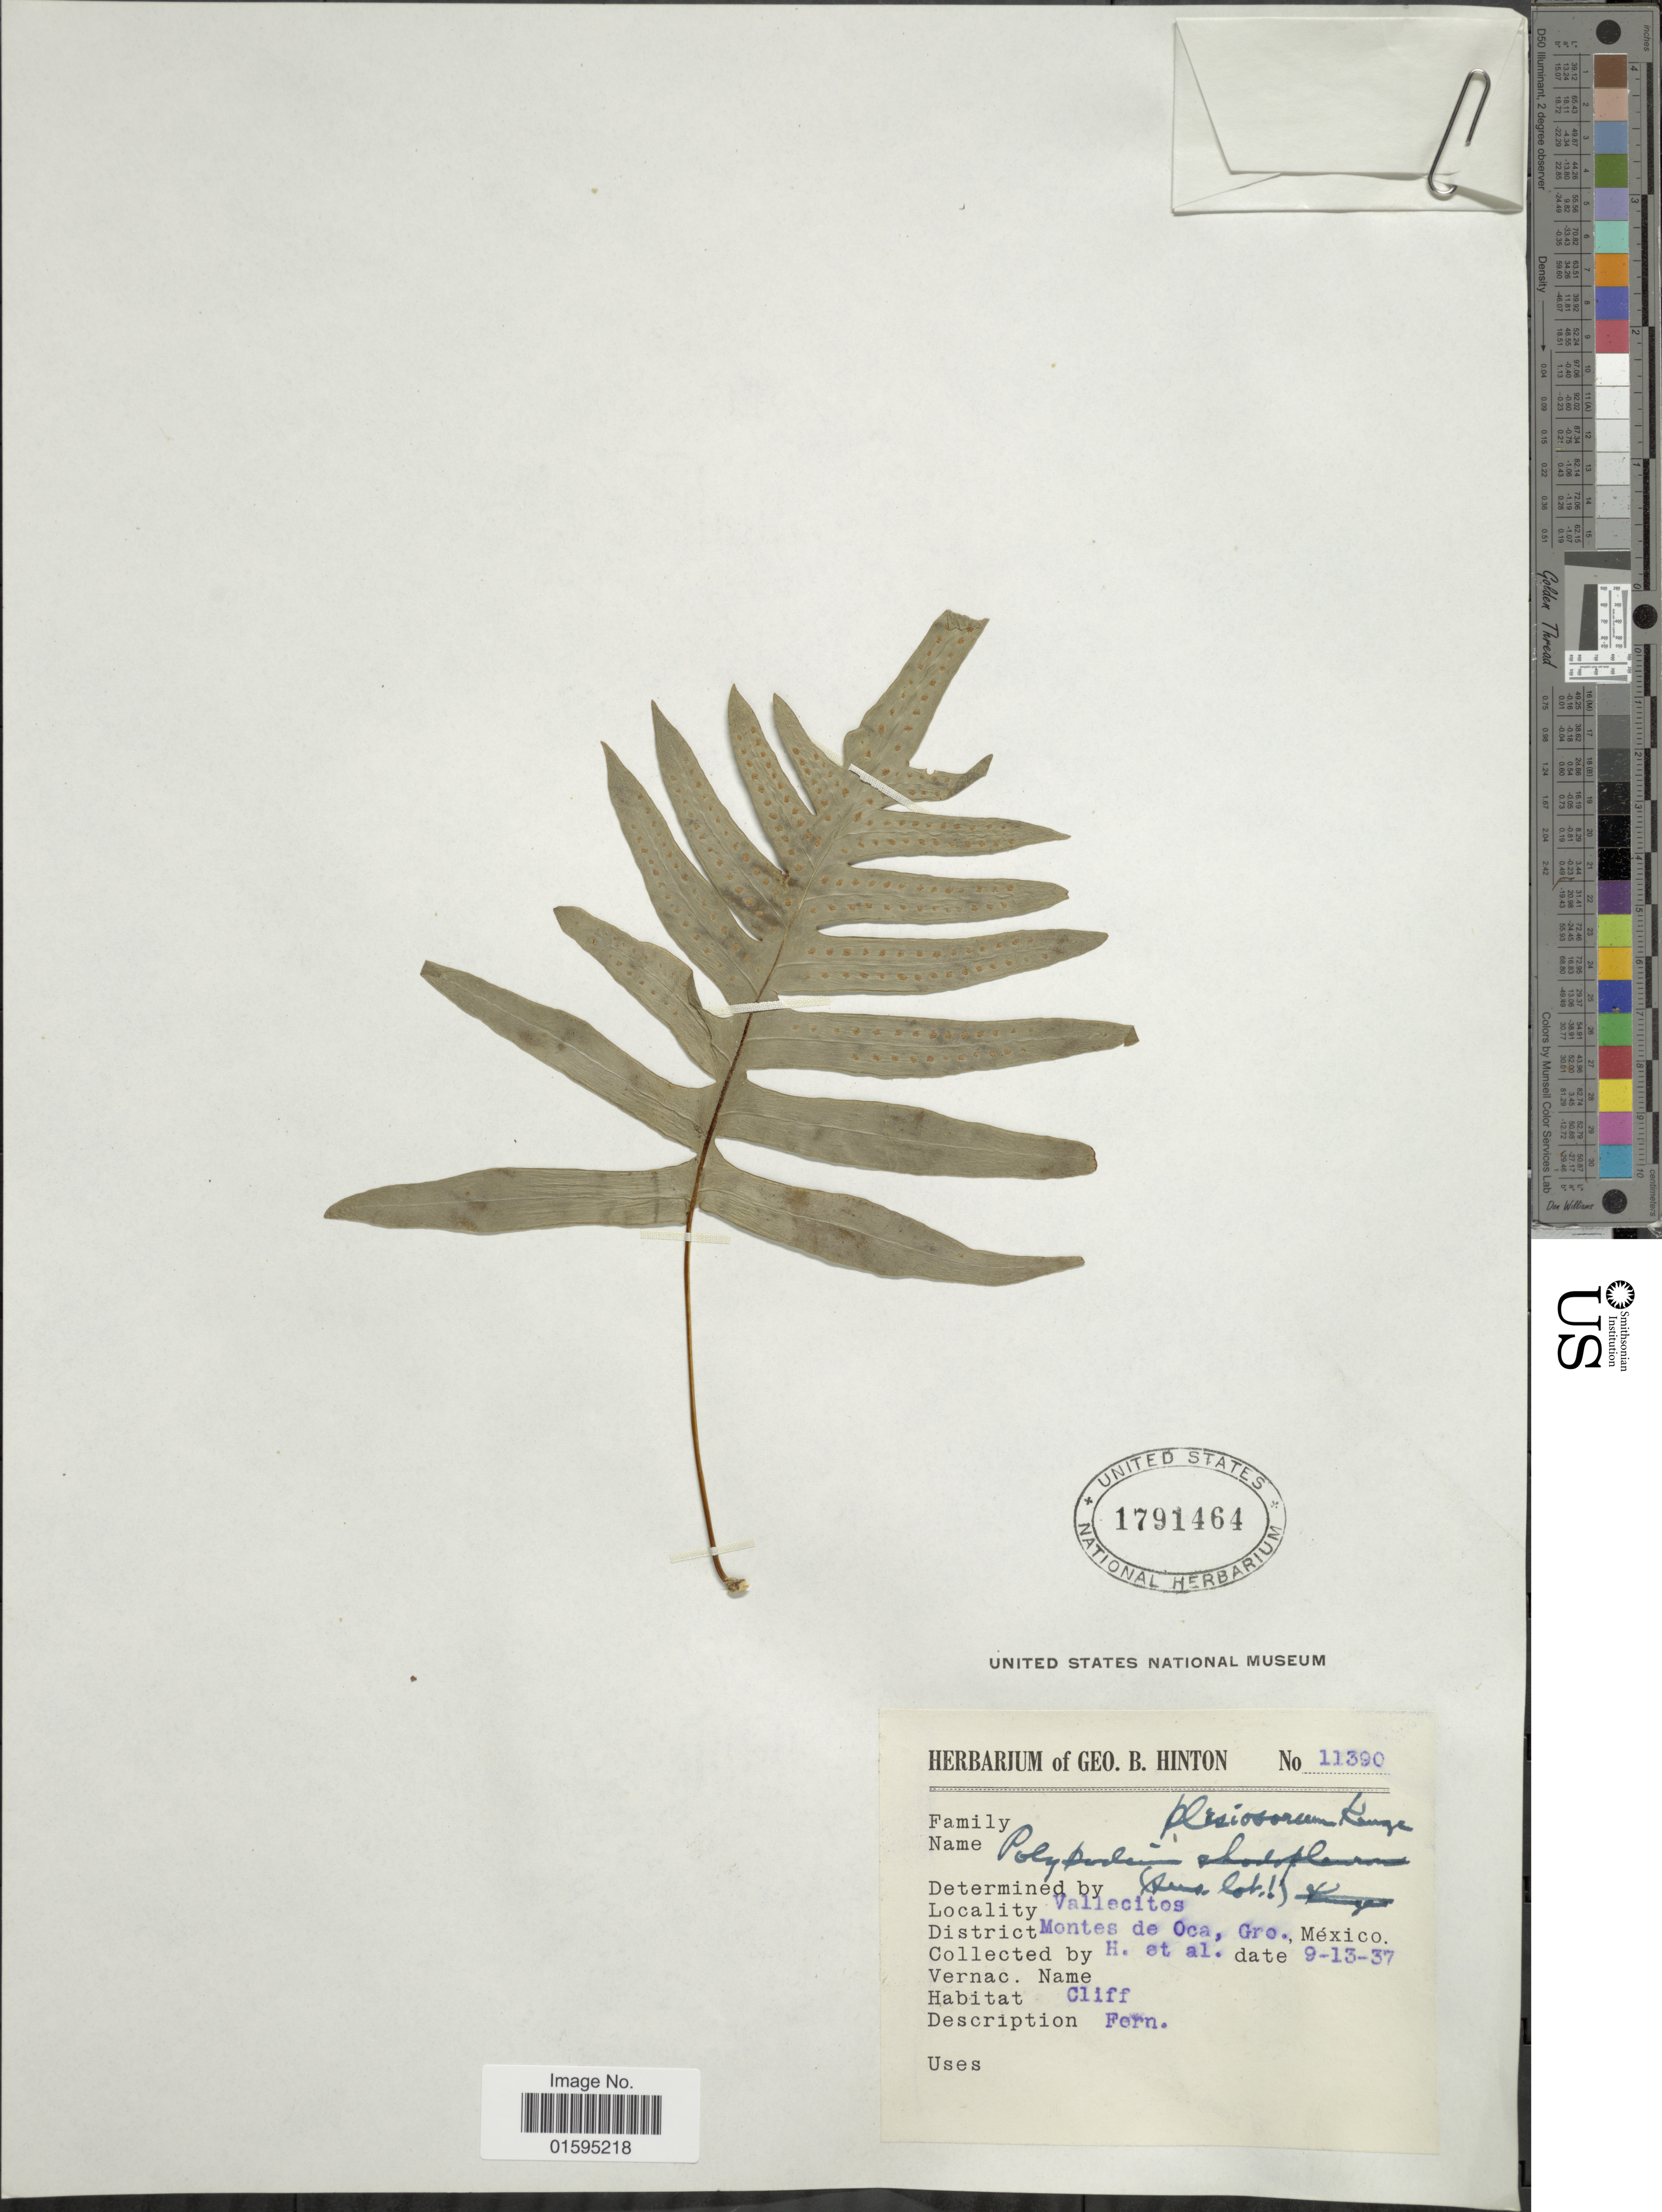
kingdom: Plantae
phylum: Tracheophyta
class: Polypodiopsida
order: Polypodiales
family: Polypodiaceae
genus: Polypodium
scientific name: Polypodium fuscopetiolatum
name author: A.R. Sm.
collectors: G. B. Hinton & et al.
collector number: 11390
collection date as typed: Transcribed d/m/y: 13/9/37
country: Mexico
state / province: Guerrero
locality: Vallecitos, District Montes de Oca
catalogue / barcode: US 1791464